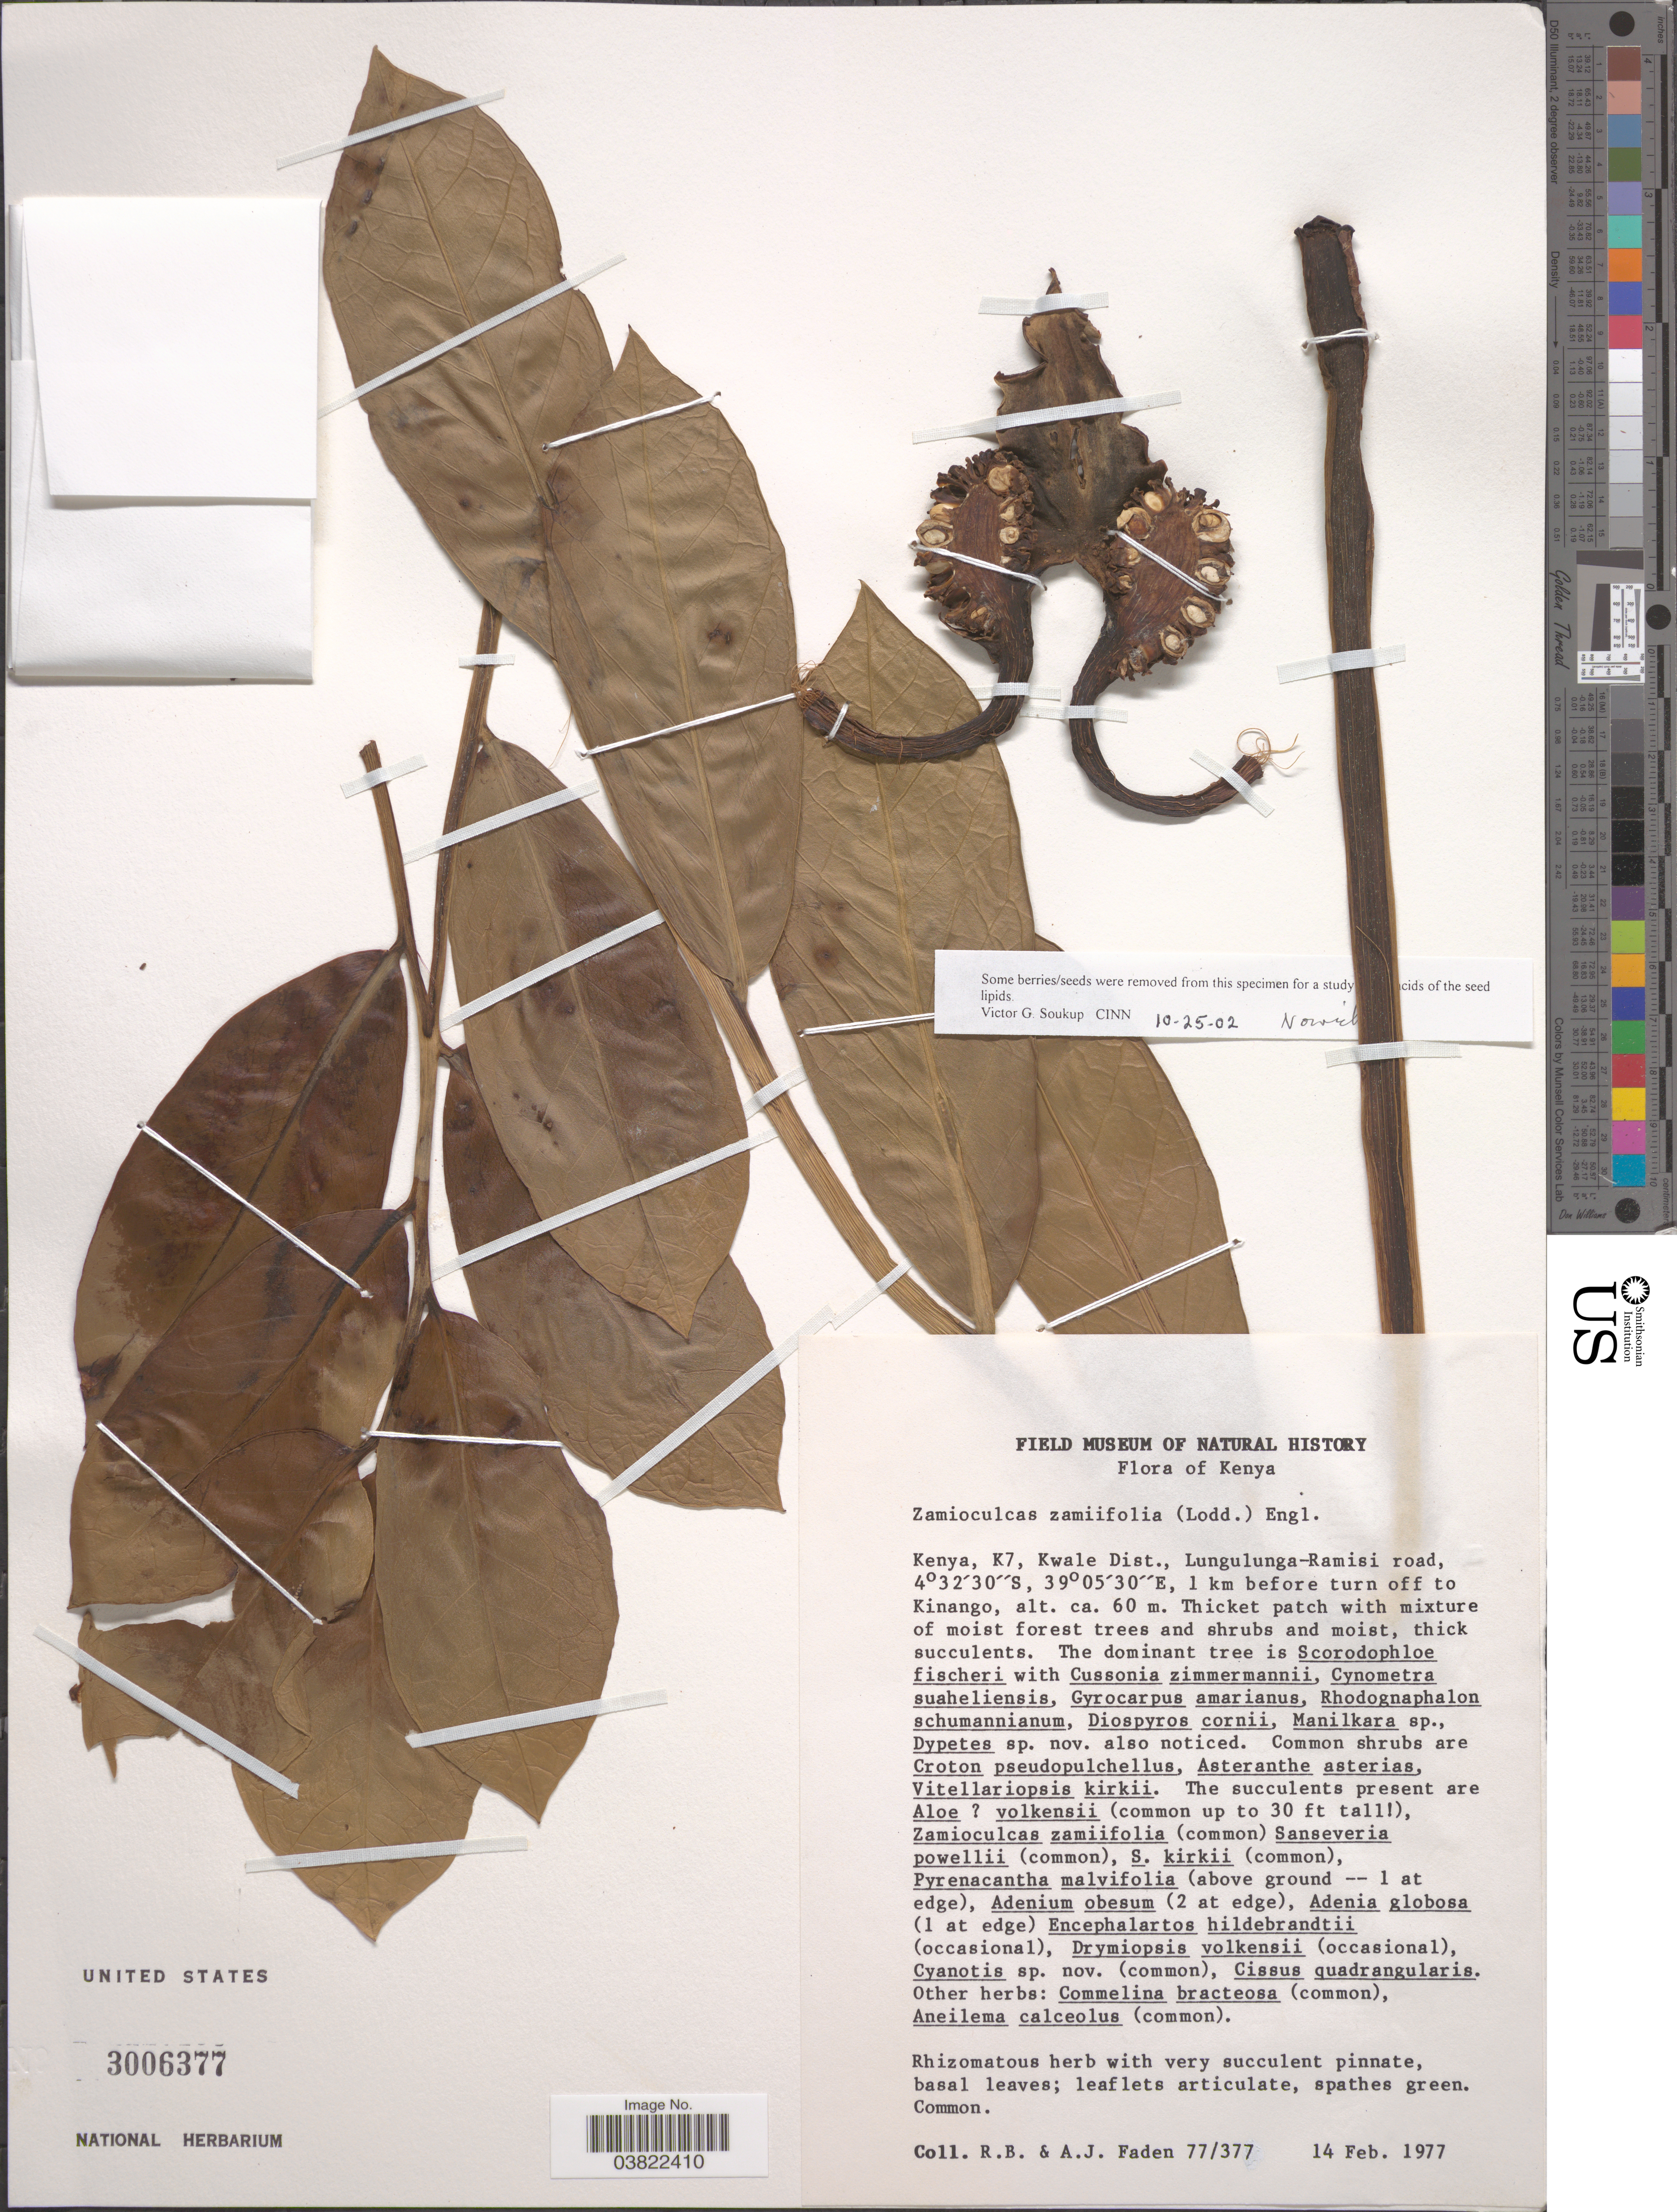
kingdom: Plantae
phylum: Tracheophyta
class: Liliopsida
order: Alismatales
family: Araceae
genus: Zamioculcas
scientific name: Zamioculcas zamiifolia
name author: (Lodd.) Engl.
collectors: R. B. Faden & A. J. Faden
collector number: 77/377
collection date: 1977-02-14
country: Kenya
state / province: Kwale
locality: Kenya, K7, Kwale Dist., Lungulungu-Ramisi road, 1 km before turn off to Kinango.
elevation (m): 60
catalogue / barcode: US 3006377